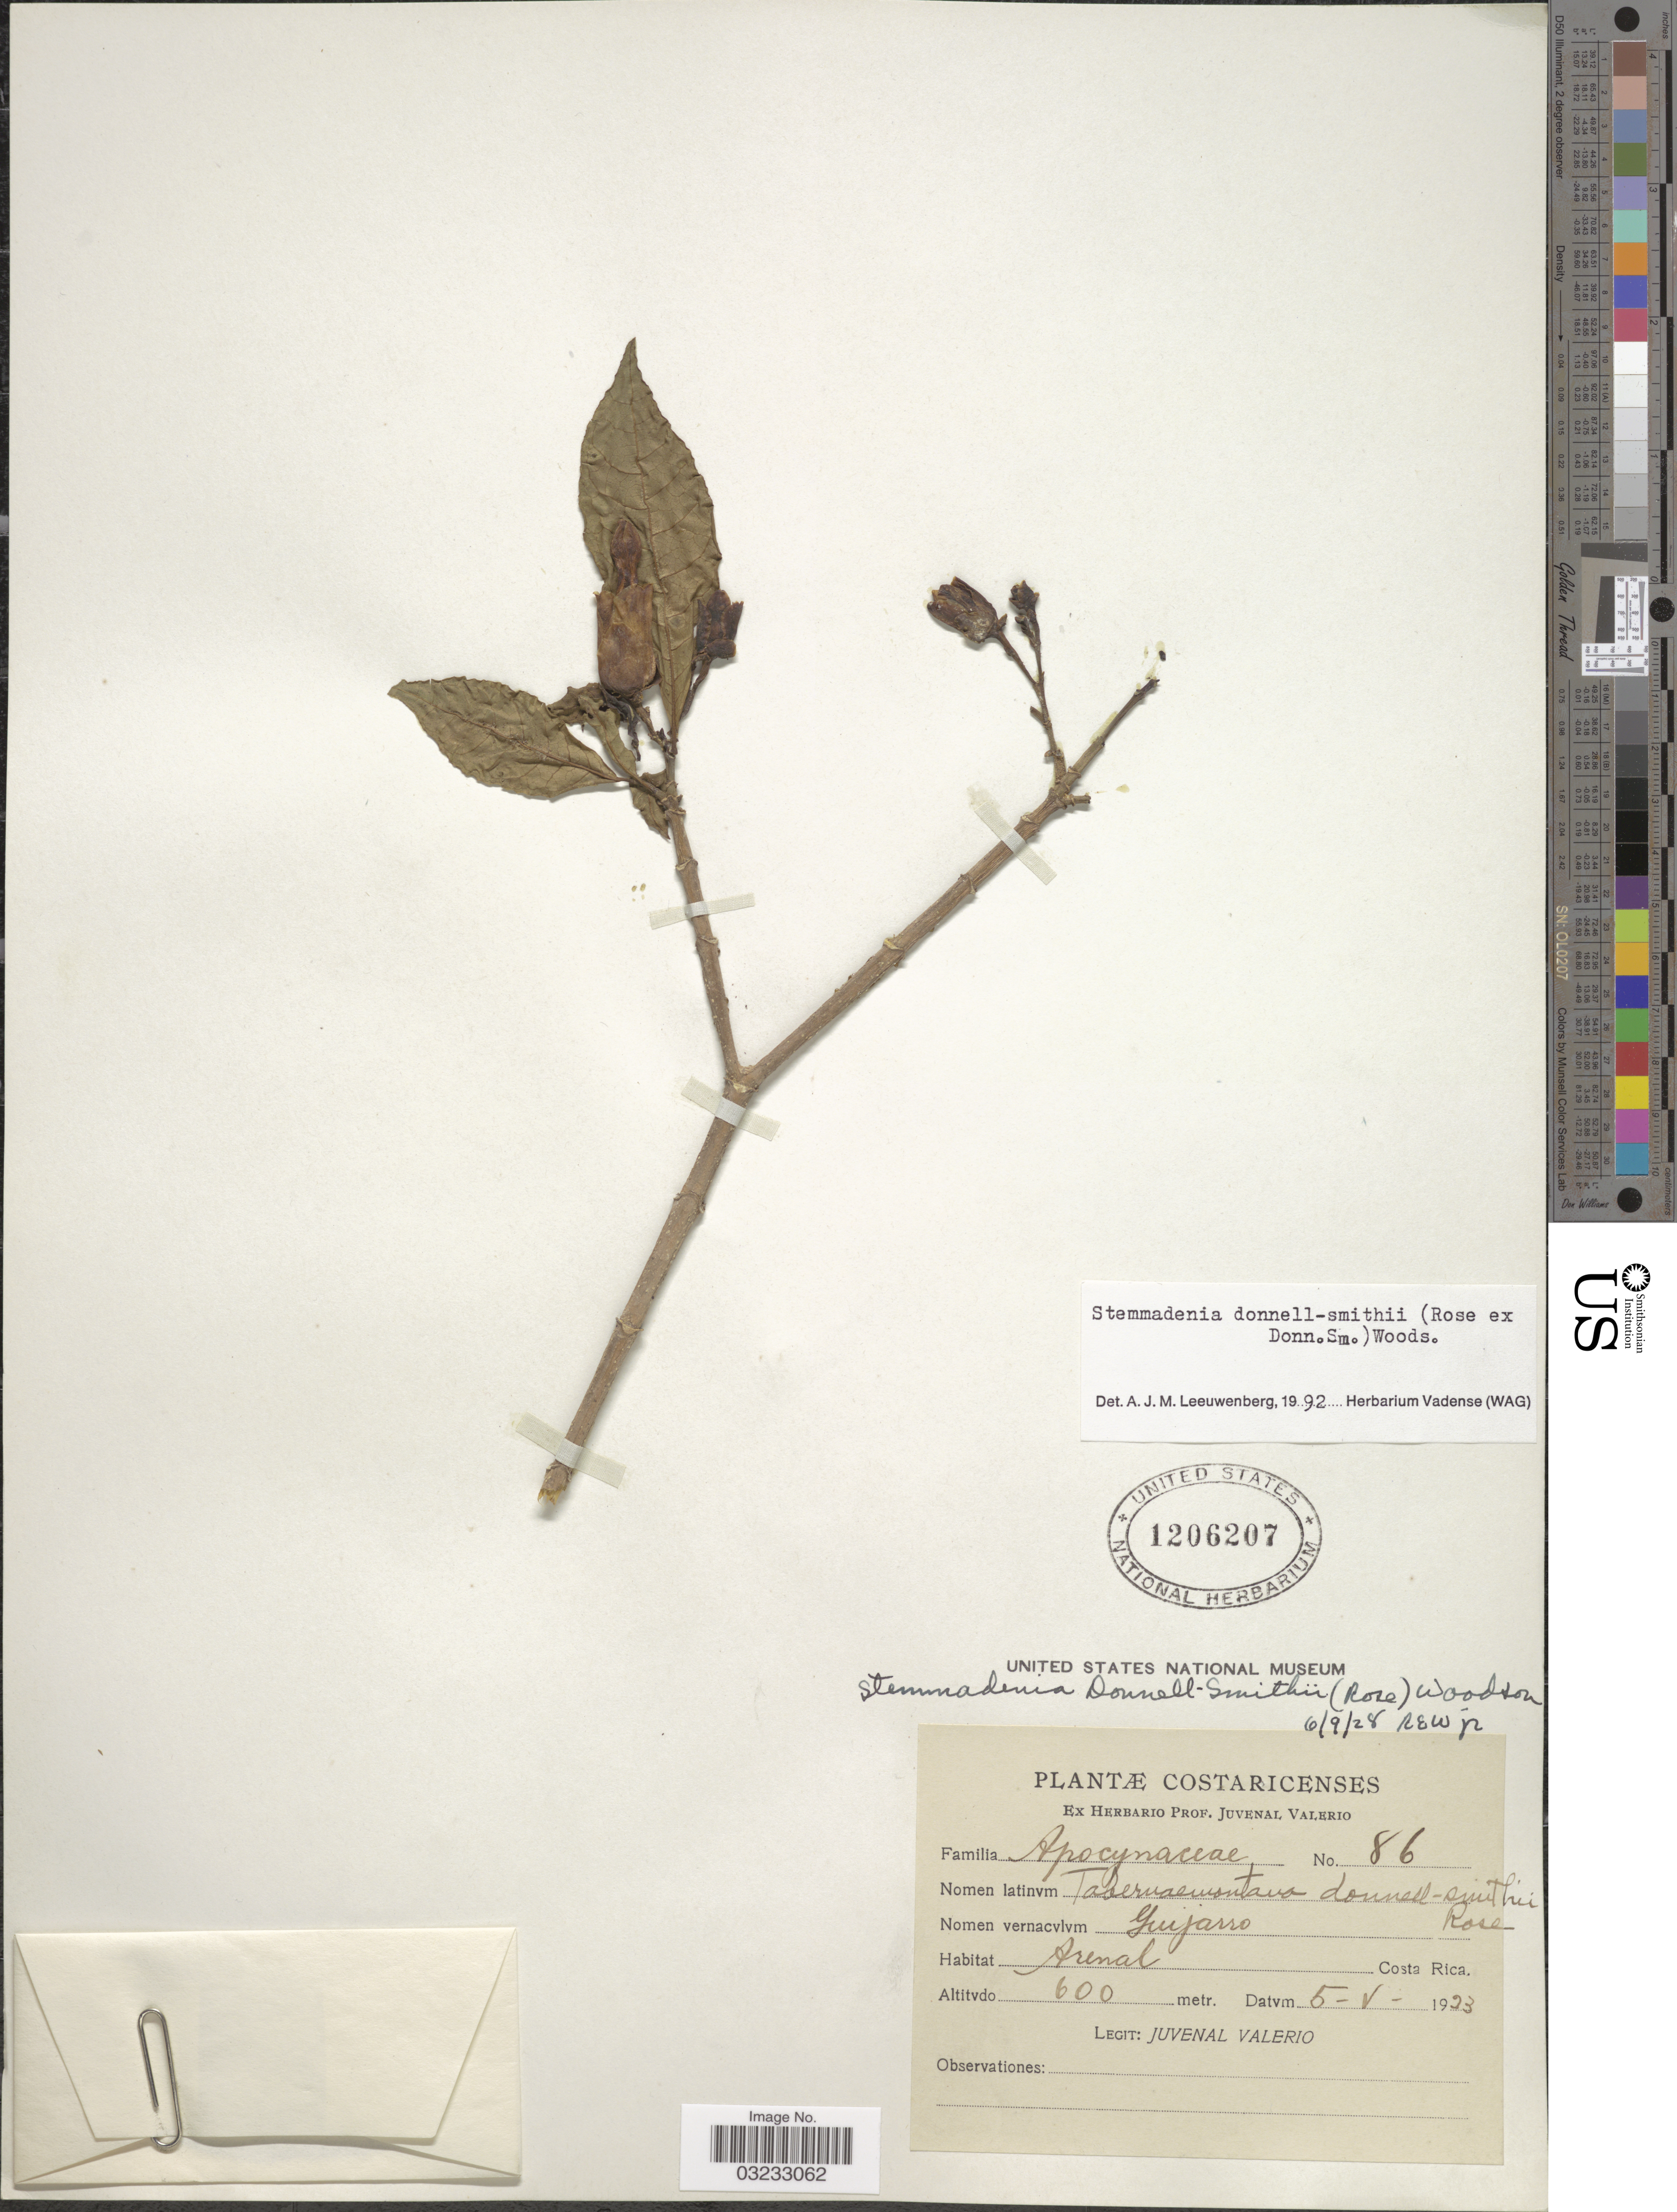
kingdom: Plantae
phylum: Tracheophyta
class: Magnoliopsida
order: Gentianales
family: Apocynaceae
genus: Stemmadenia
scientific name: Stemmadenia donnell-smithii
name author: (Rose ex Donn. Sm.) Woodson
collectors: J. Valerio R.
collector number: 86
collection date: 1923-05-05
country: Costa Rica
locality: Arenal.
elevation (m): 600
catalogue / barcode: US 1206207